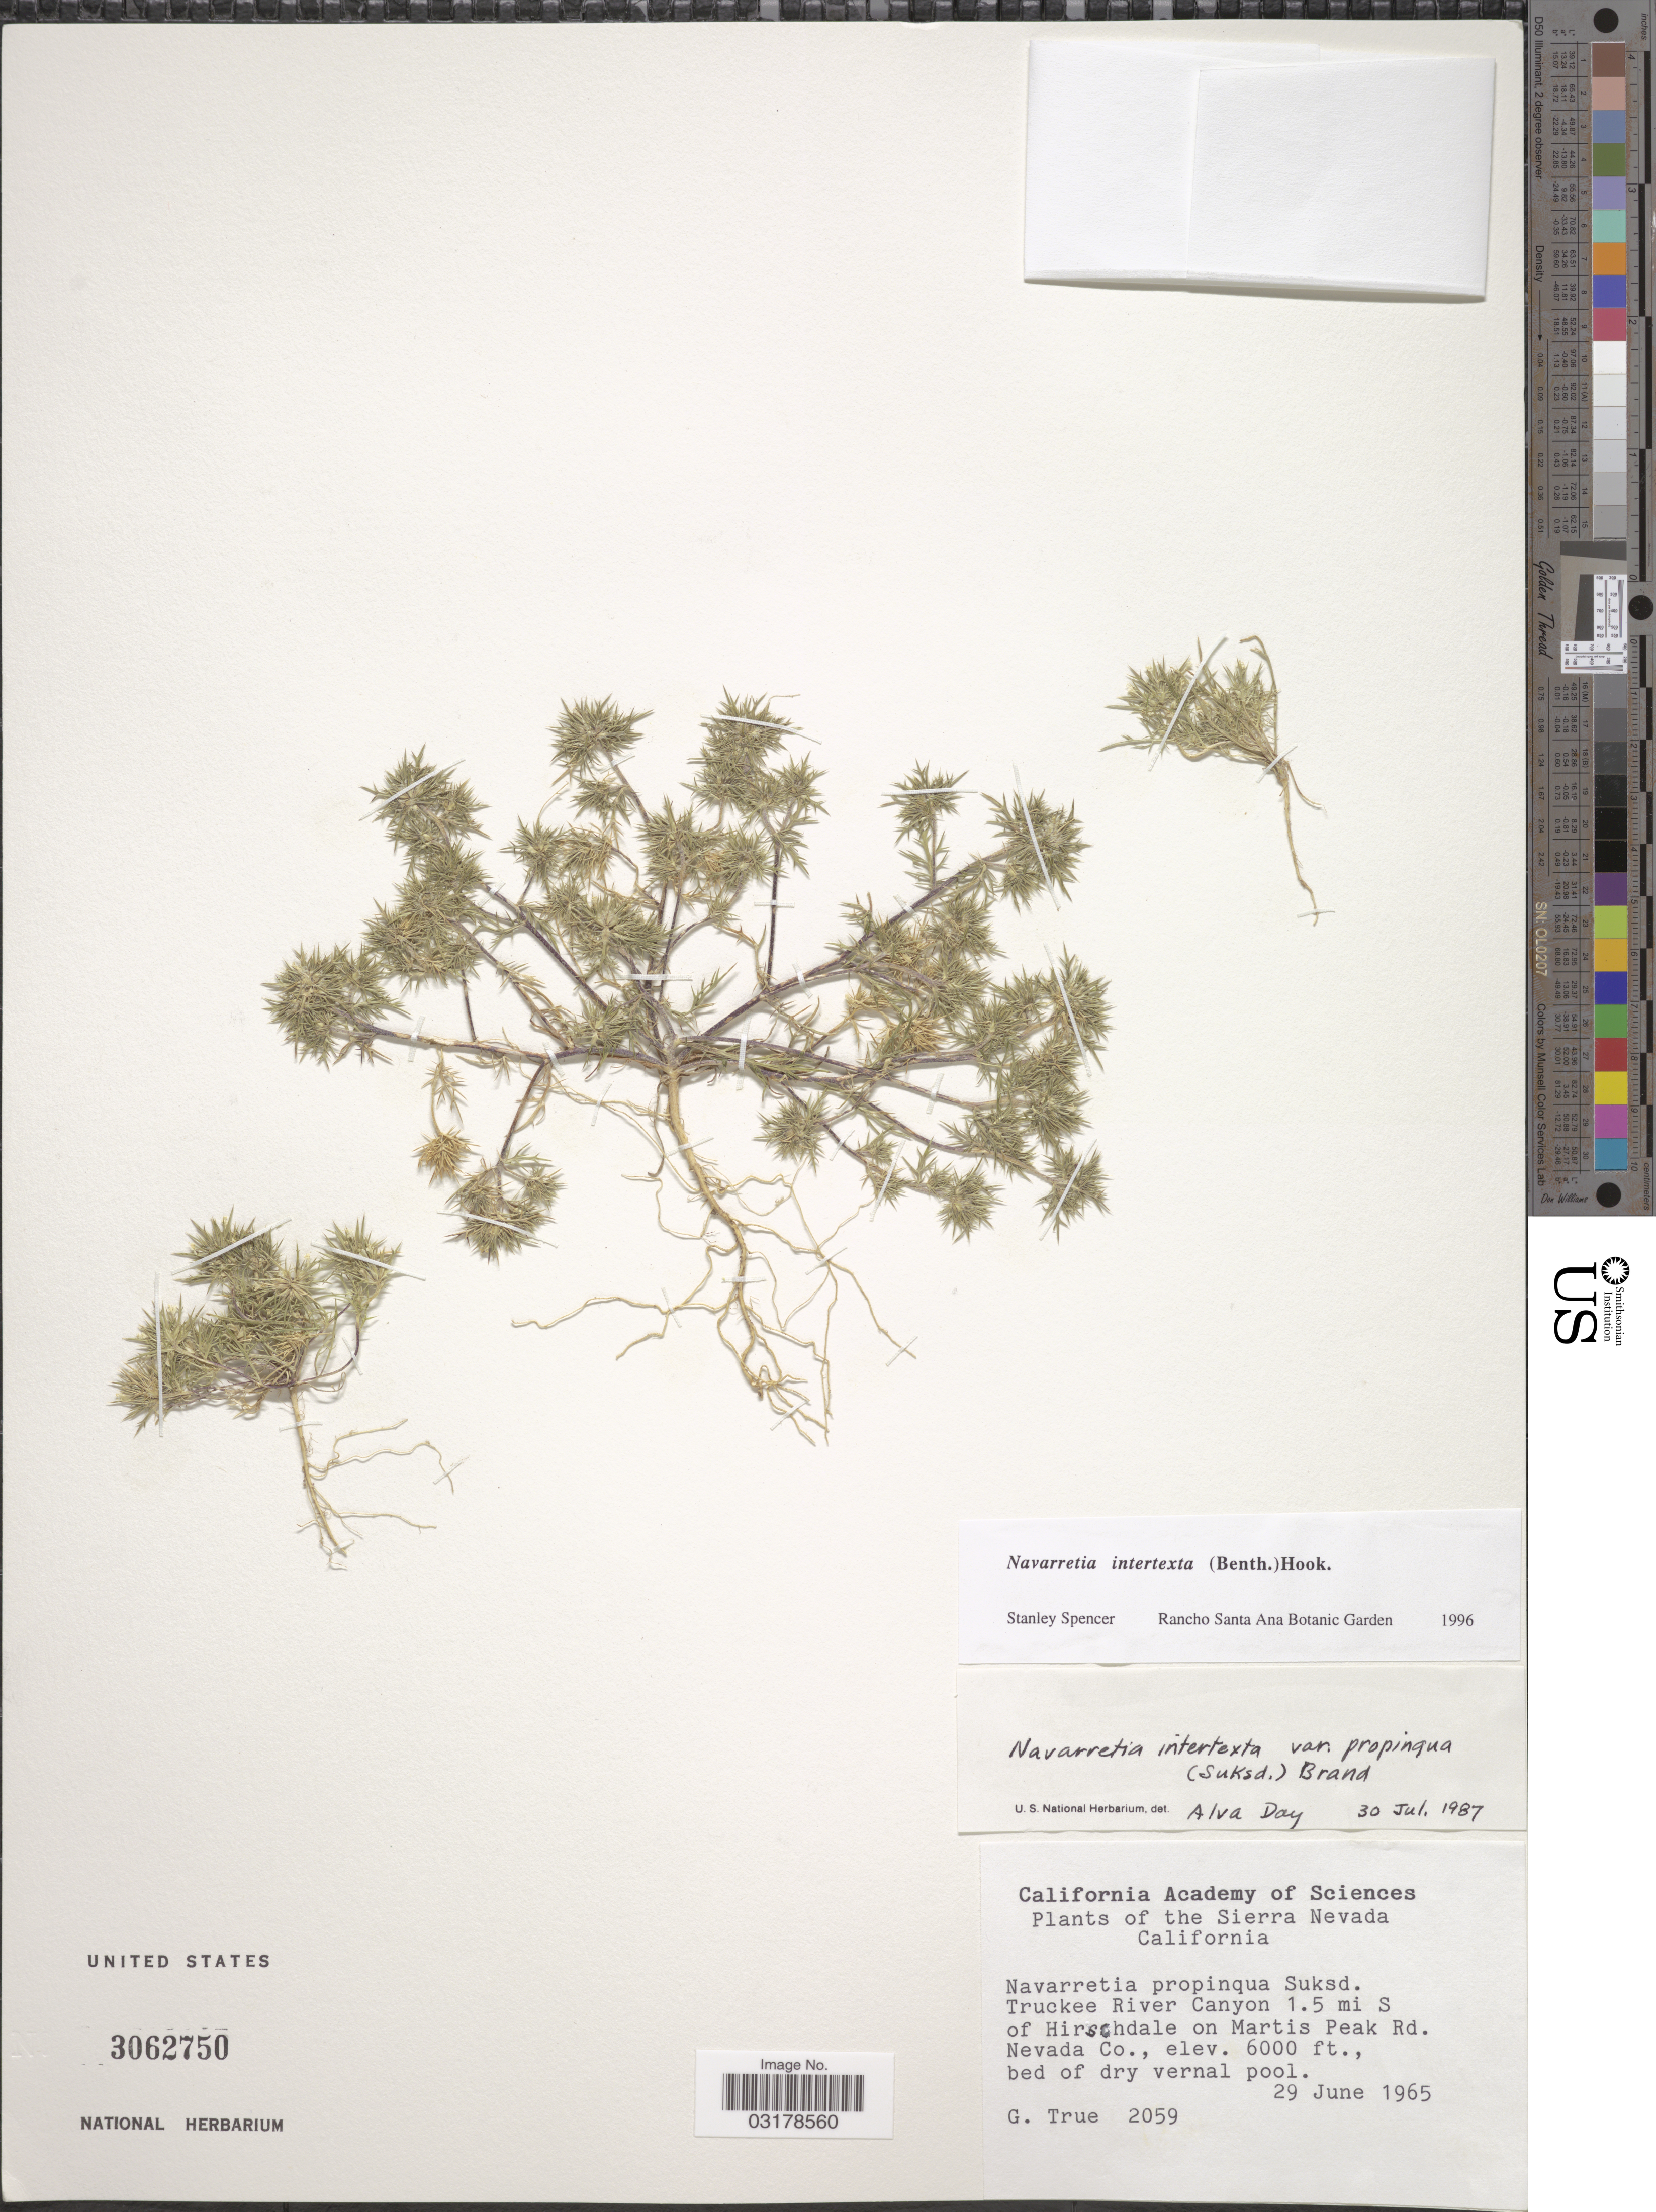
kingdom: Plantae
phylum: Tracheophyta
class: Magnoliopsida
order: Ericales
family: Polemoniaceae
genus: Navarretia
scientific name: Navarretia intertexta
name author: (Benth.) Hook.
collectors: G. H. True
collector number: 2059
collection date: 1965-06-29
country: United States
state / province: California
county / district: Nevada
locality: The Sierra Nevada. Truckee River Canyon 1.5 mi S of Hirschdale on Martis Peak Rd. Nevada Co.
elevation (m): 1829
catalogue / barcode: US 3062750